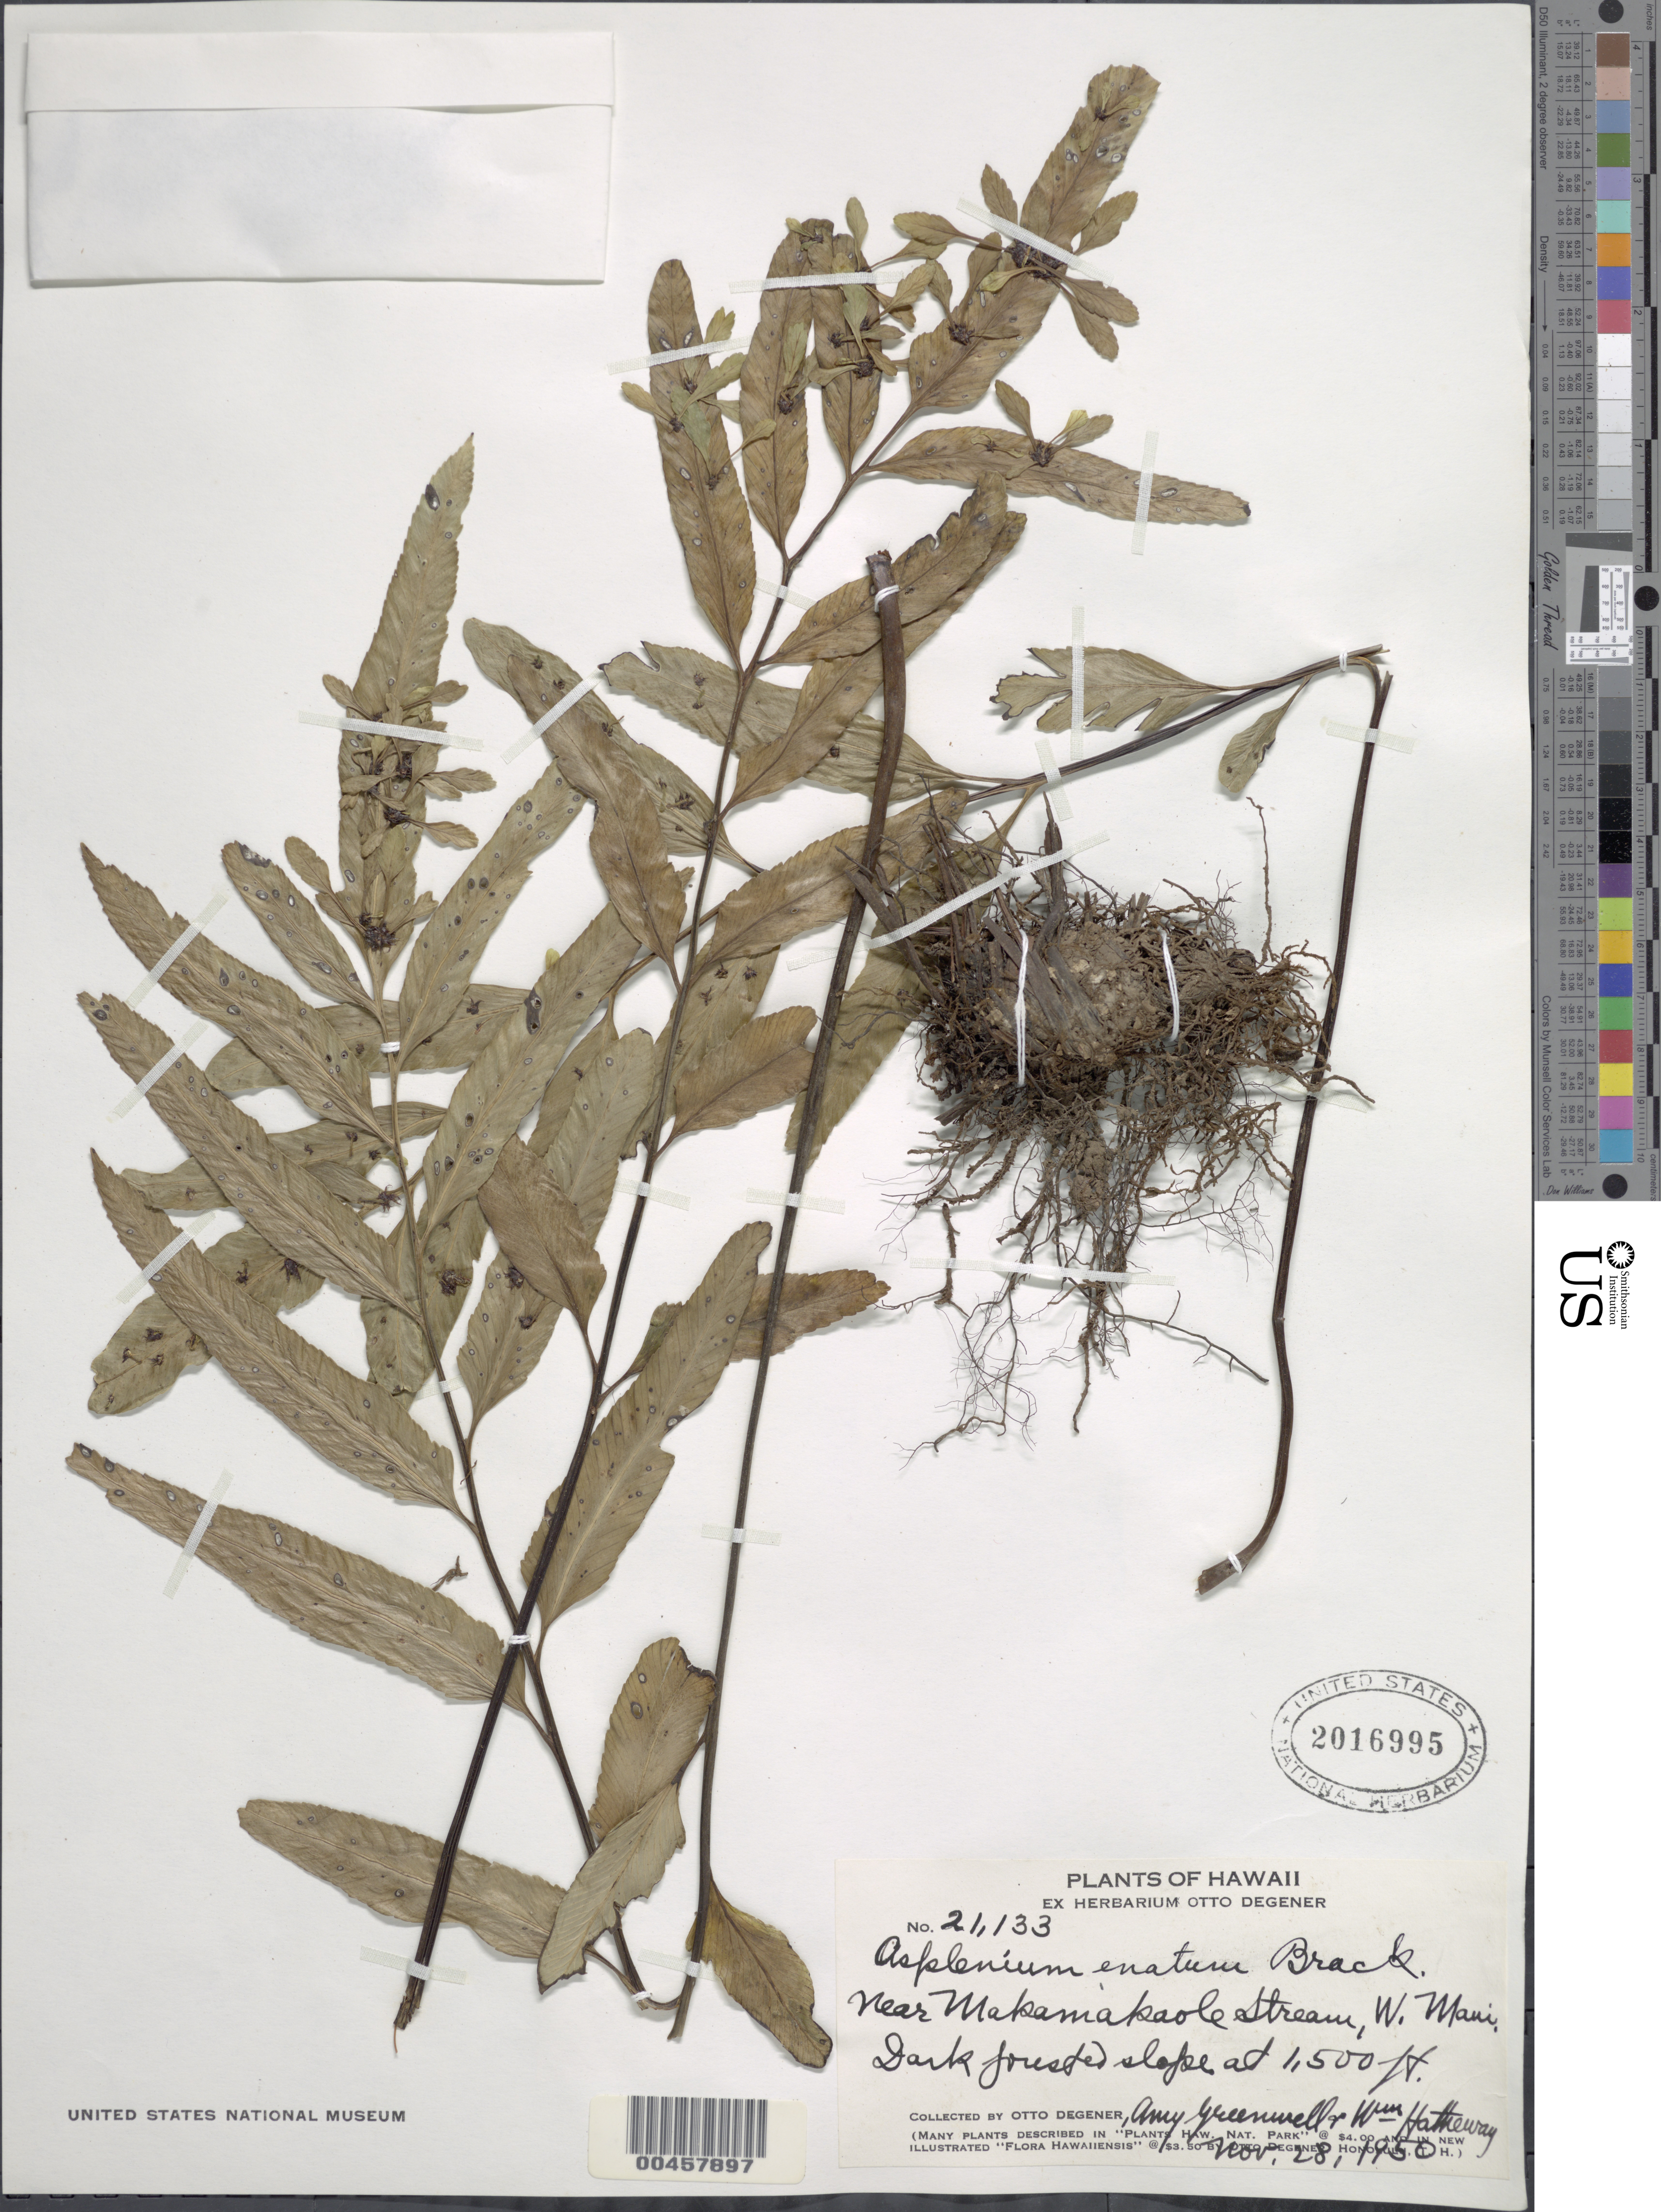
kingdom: Plantae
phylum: Tracheophyta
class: Polypodiopsida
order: Polypodiales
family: Aspleniaceae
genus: Asplenium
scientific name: Asplenium kaulfussii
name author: Schltdl.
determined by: Wagner, W. L., (BOT), Smithsonian Institution - National Museum of Natural History (UNITED STATES)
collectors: O. Degener, A. B. Greenwell & W. Hatheway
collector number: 21133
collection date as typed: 28 Nov 1950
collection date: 1950-11-28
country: United States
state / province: Hawaii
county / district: Maui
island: Maui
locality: Near Makamakaole Stream, W. Maui.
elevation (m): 457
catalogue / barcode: US 2016995